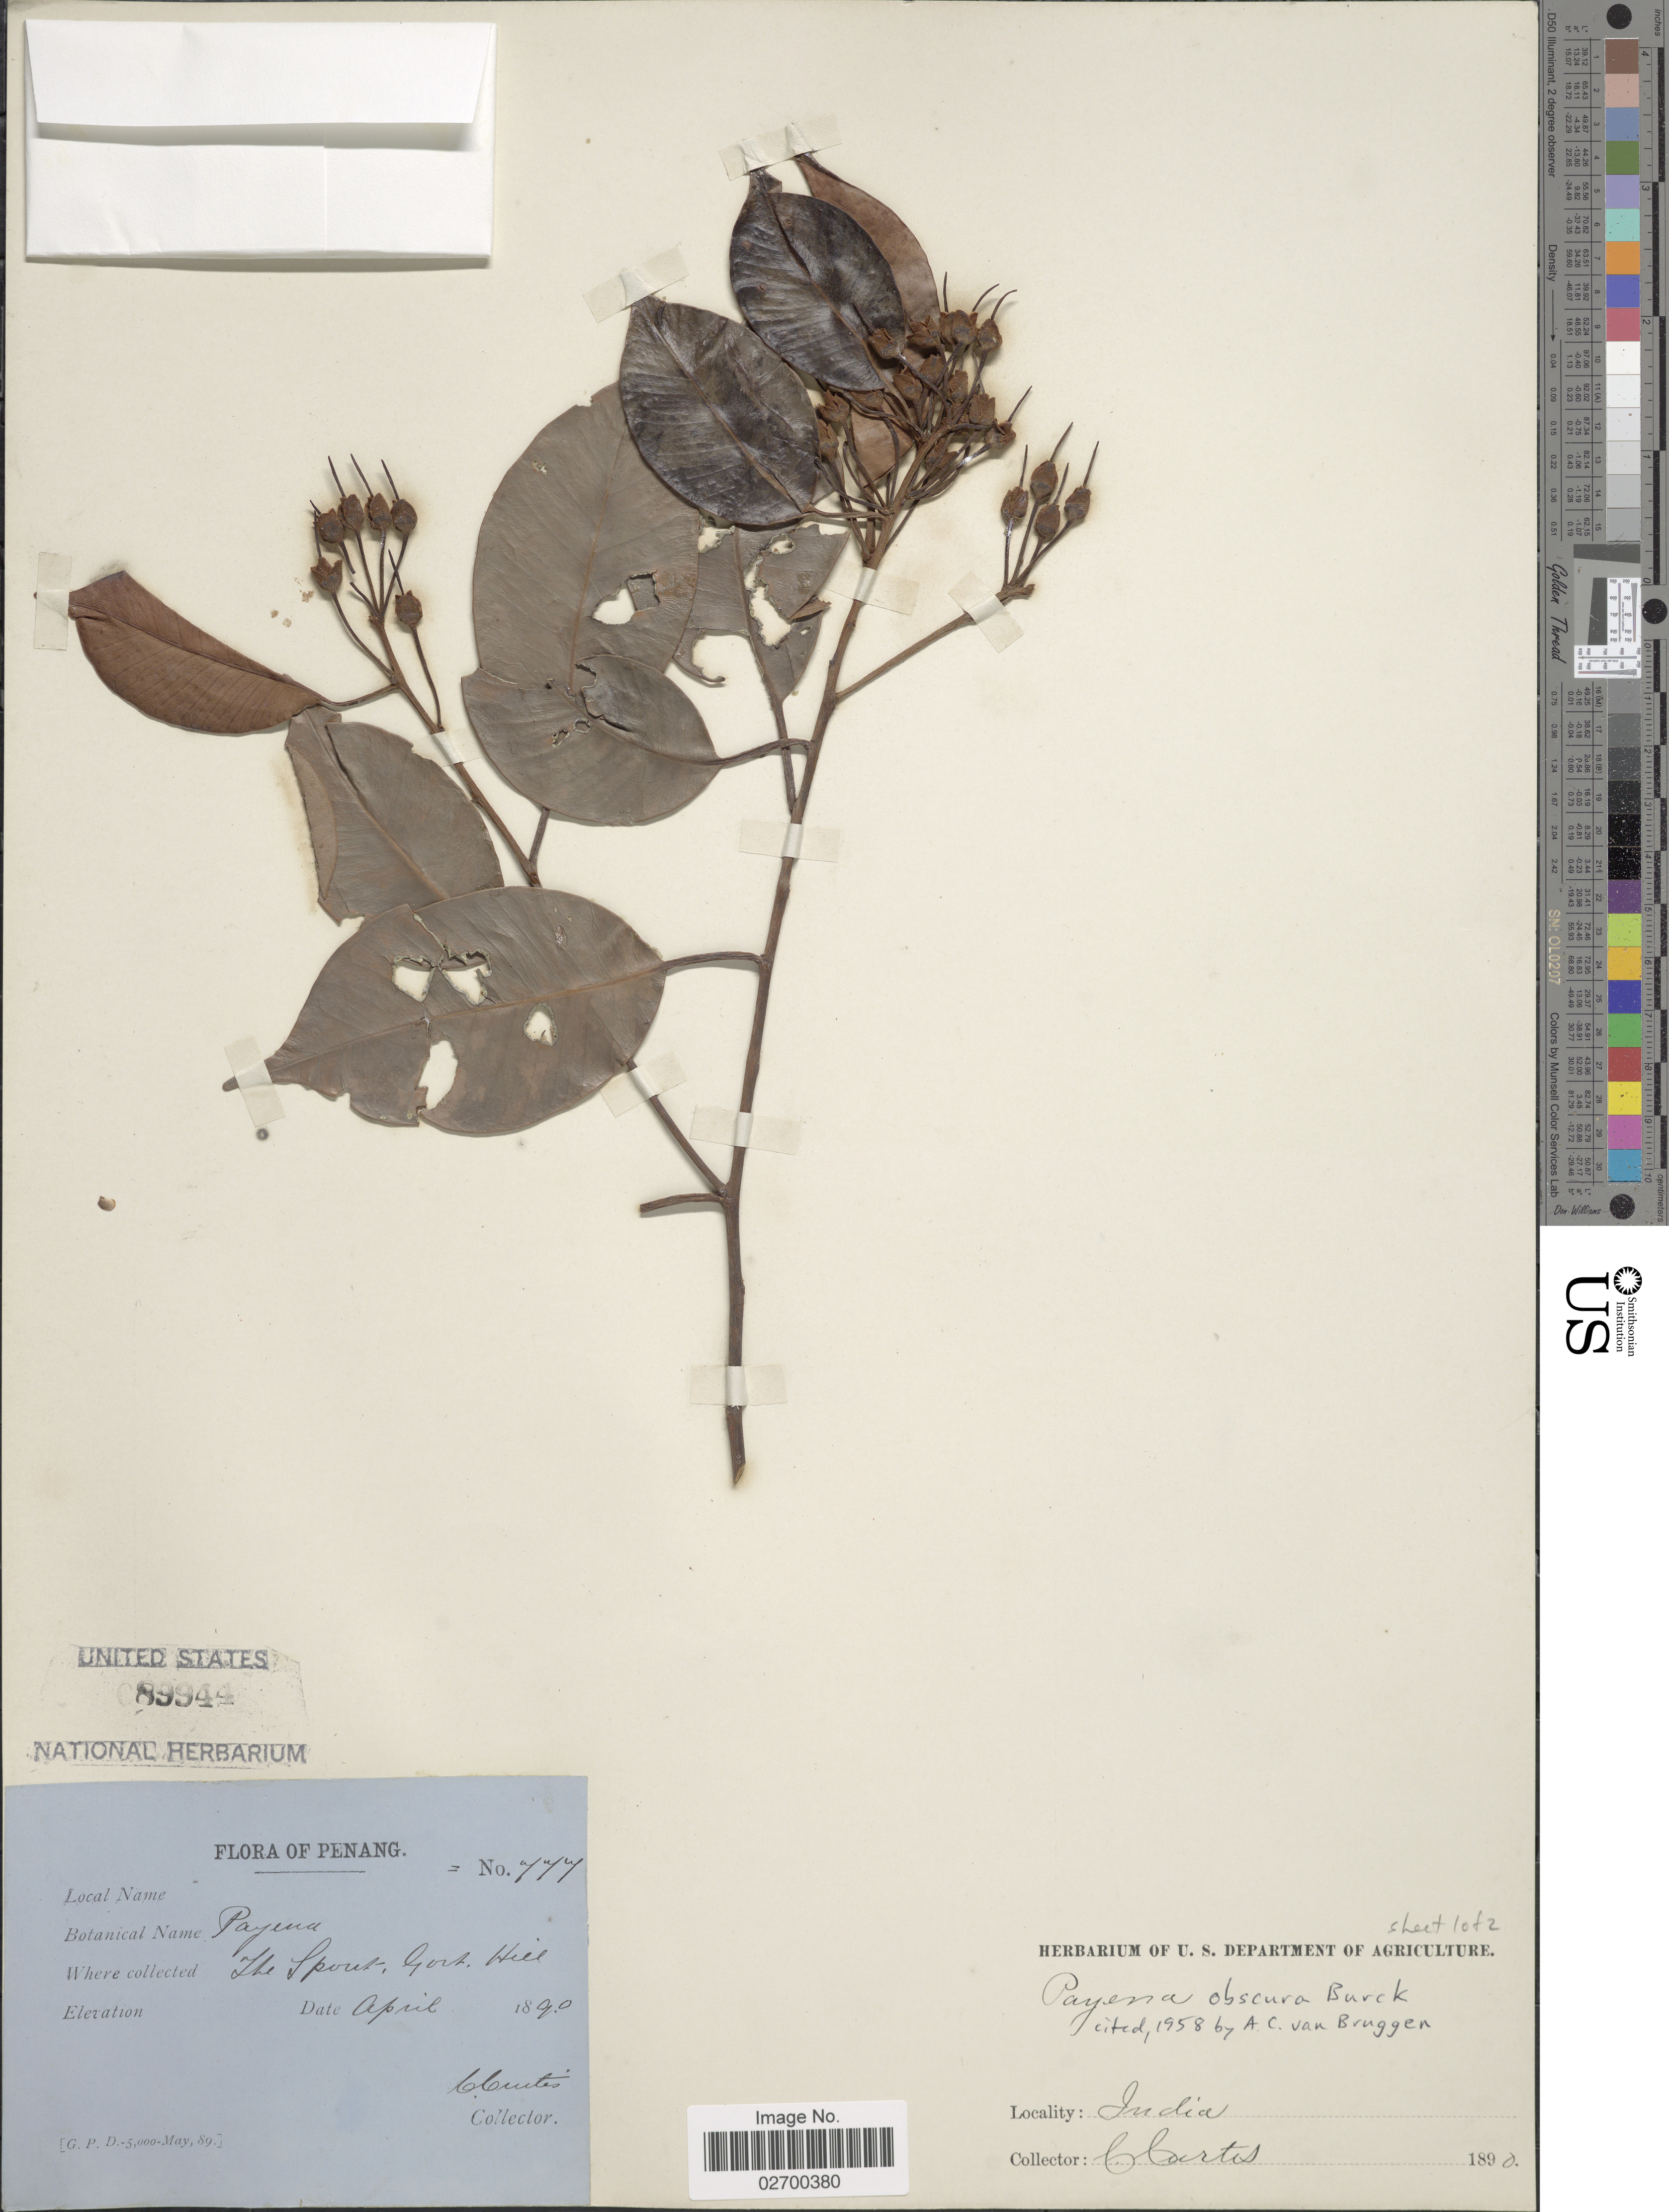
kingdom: Plantae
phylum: Tracheophyta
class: Magnoliopsida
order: Ericales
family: Sapotaceae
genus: Payena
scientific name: Payena obscura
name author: Burck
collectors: C. Curtis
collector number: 777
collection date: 1890-04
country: India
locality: Penang. Ihe Sporet, Gort. Hill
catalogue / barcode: US 89944